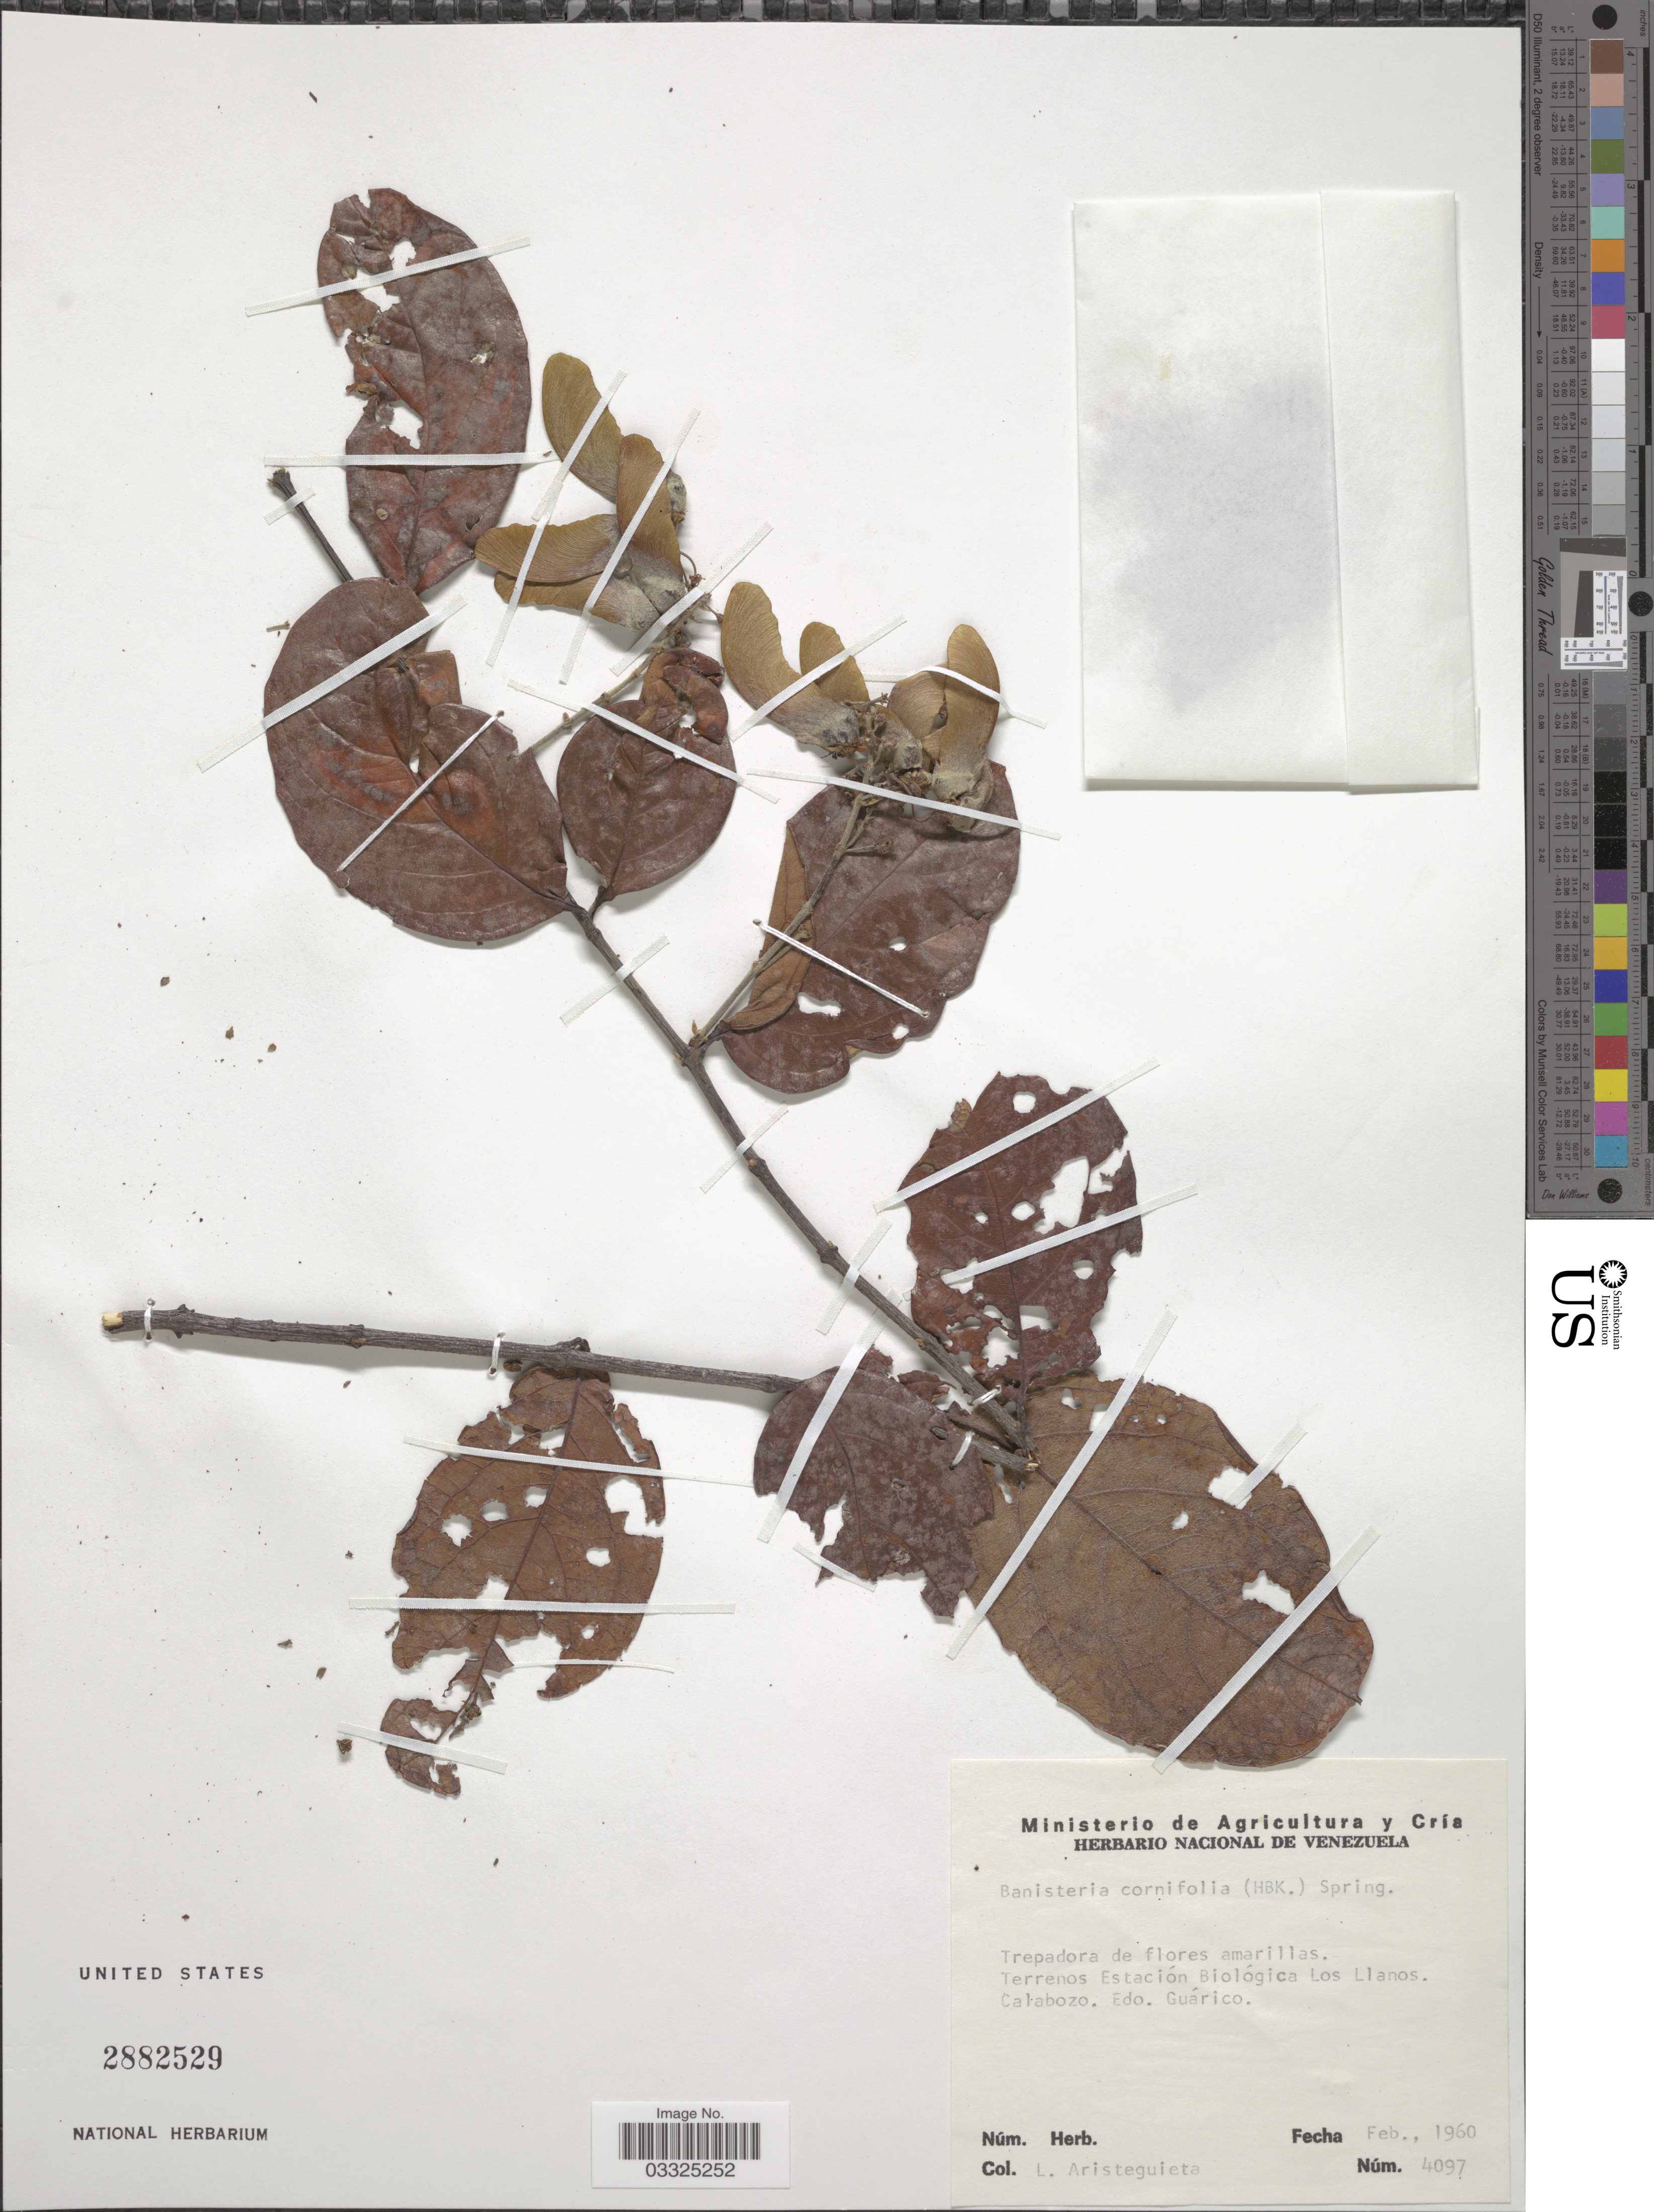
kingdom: Plantae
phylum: Tracheophyta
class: Magnoliopsida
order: Malpighiales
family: Malpighiaceae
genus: Bronwenia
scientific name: Bronwenia cornifolia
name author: (Kunth) W.R. Anderson & C. Davis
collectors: L. Aristeguieta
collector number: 4097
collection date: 1960-02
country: Venezuela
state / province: Guárico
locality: Terrenos Estación Biológica Los Llanos. Calabozo.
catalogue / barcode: US 2882529